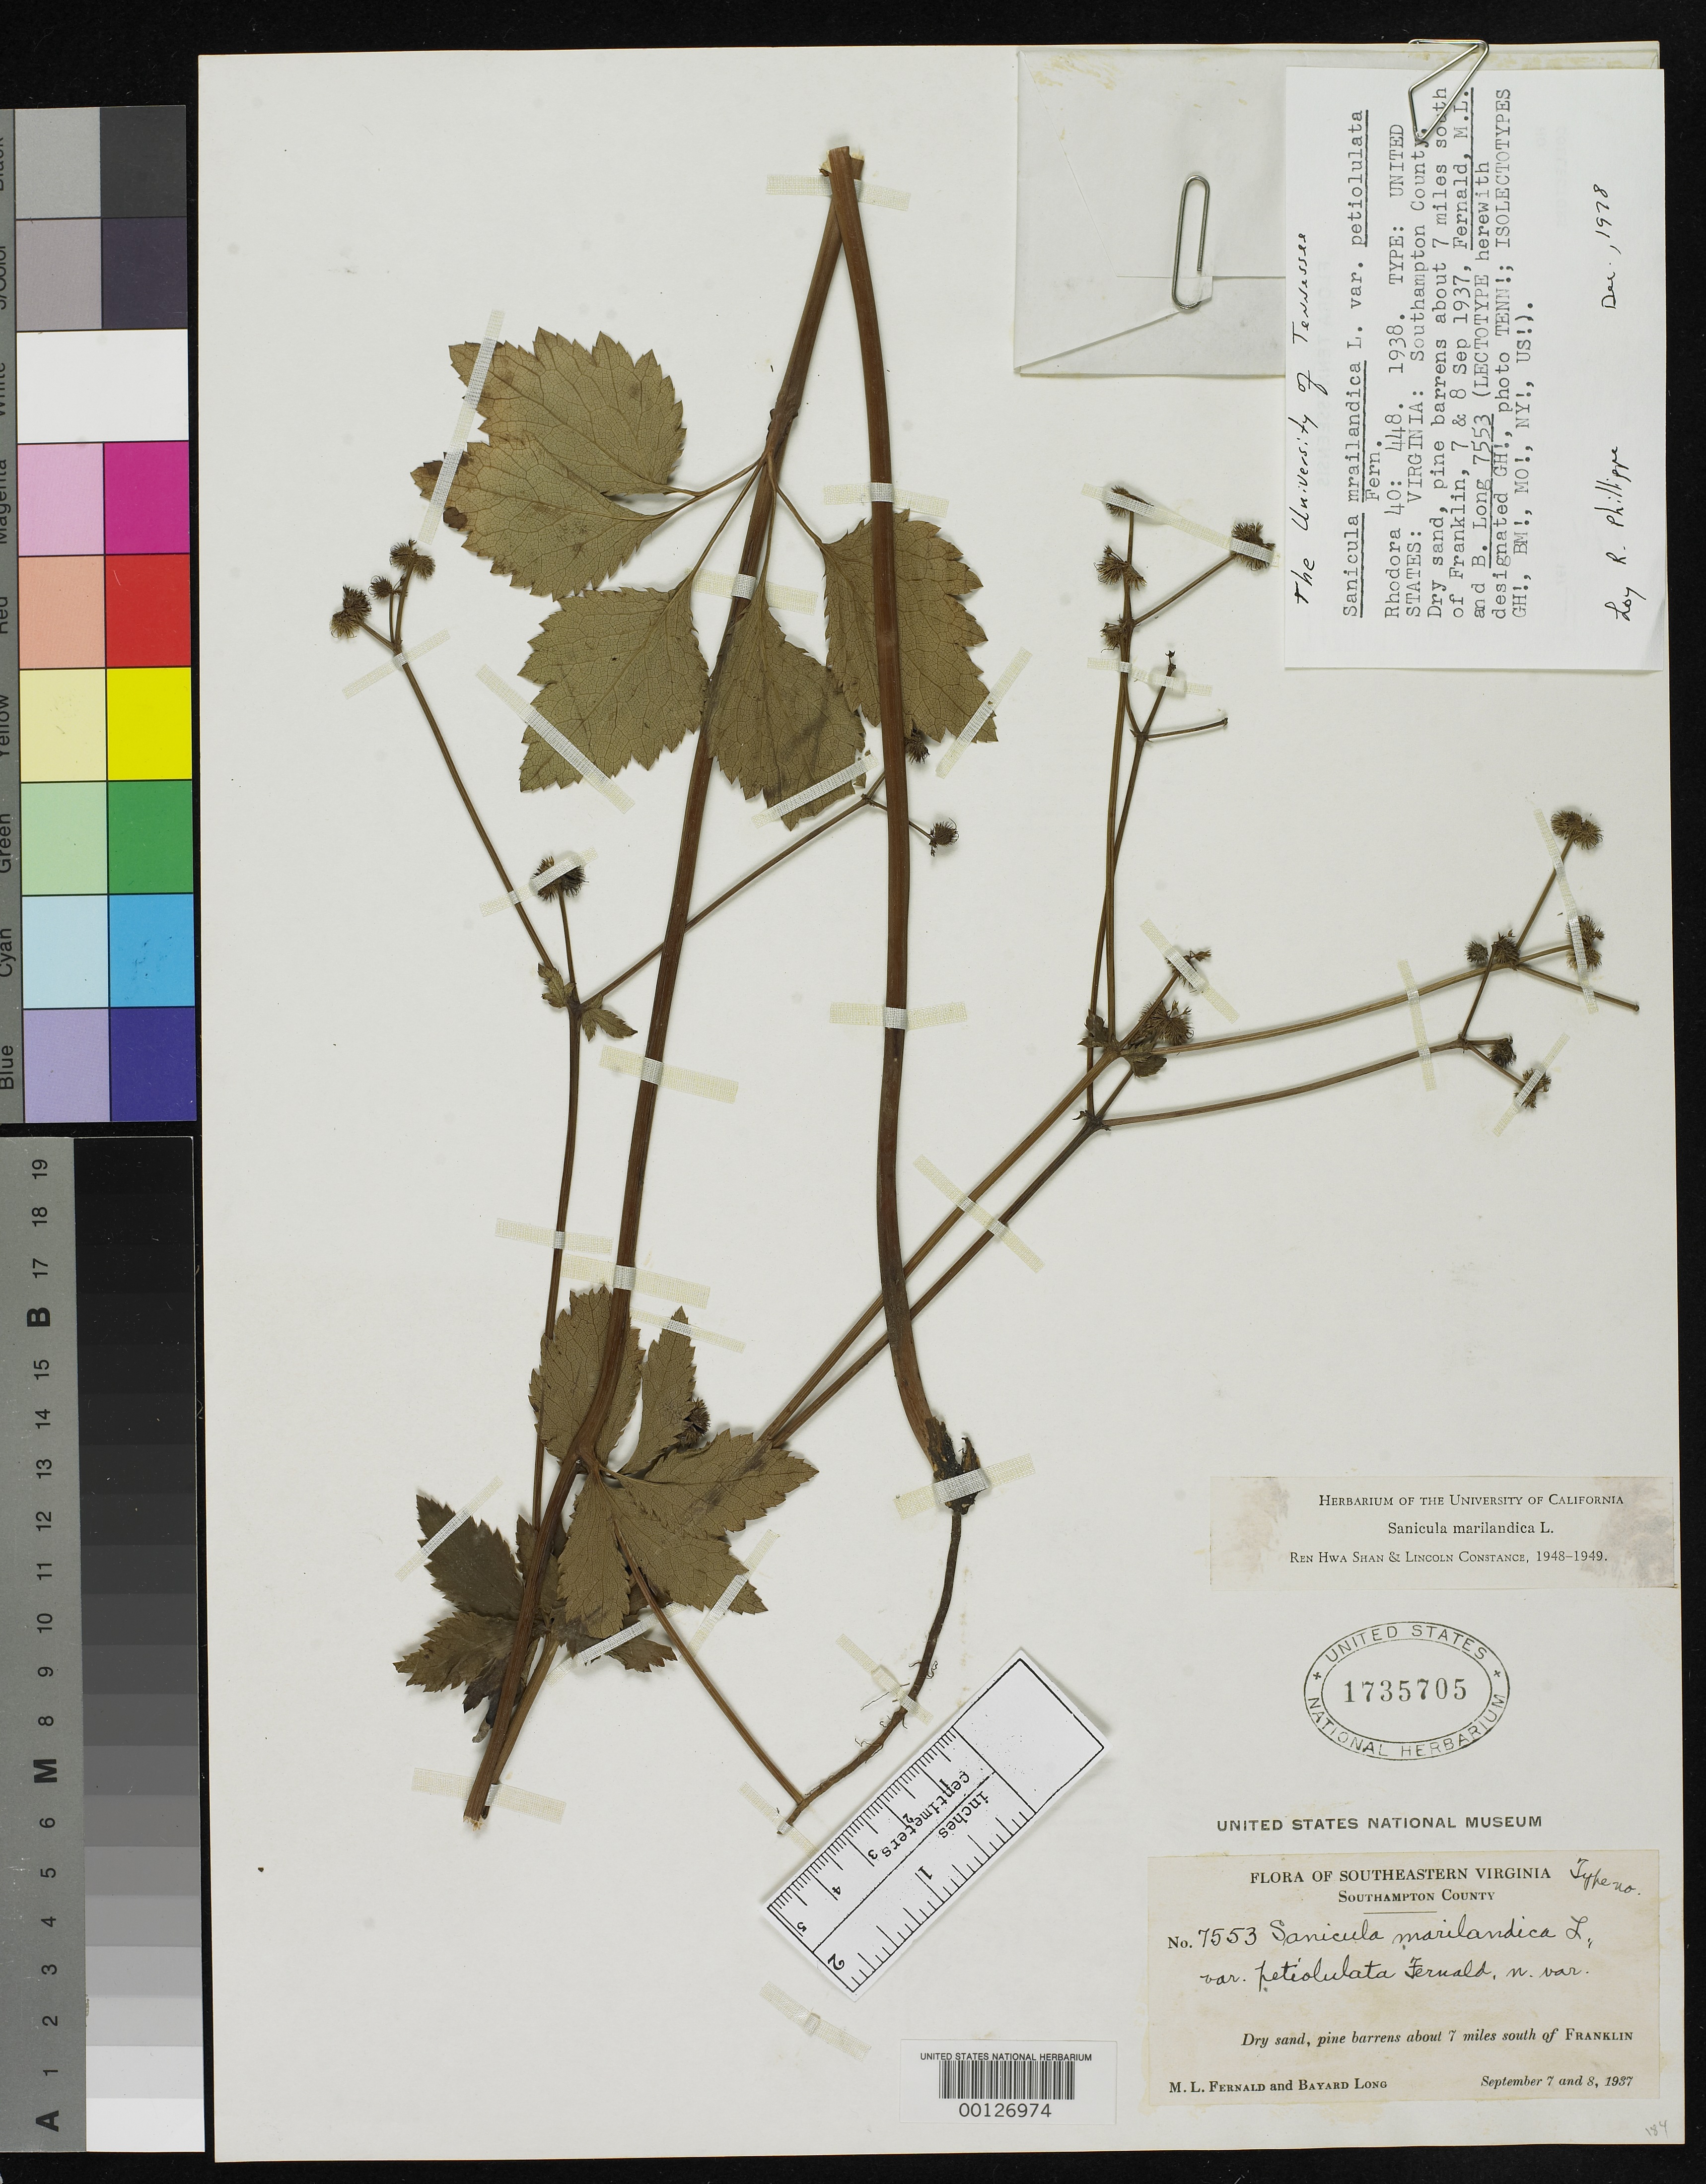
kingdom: Plantae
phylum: Tracheophyta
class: Magnoliopsida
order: Apiales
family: Apiaceae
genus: Sanicula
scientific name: Sanicula marilandica var. petiolulata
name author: Fernald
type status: Isotype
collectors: M. L. Fernald & B. H. Long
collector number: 7553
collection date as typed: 07 Sep 1937 to 08 Sep 1937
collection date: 1937-09-07/1937-09-08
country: United States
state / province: Virginia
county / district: Southampton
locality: Ca. 7 mi S of Franklin.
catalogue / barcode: US 1735705